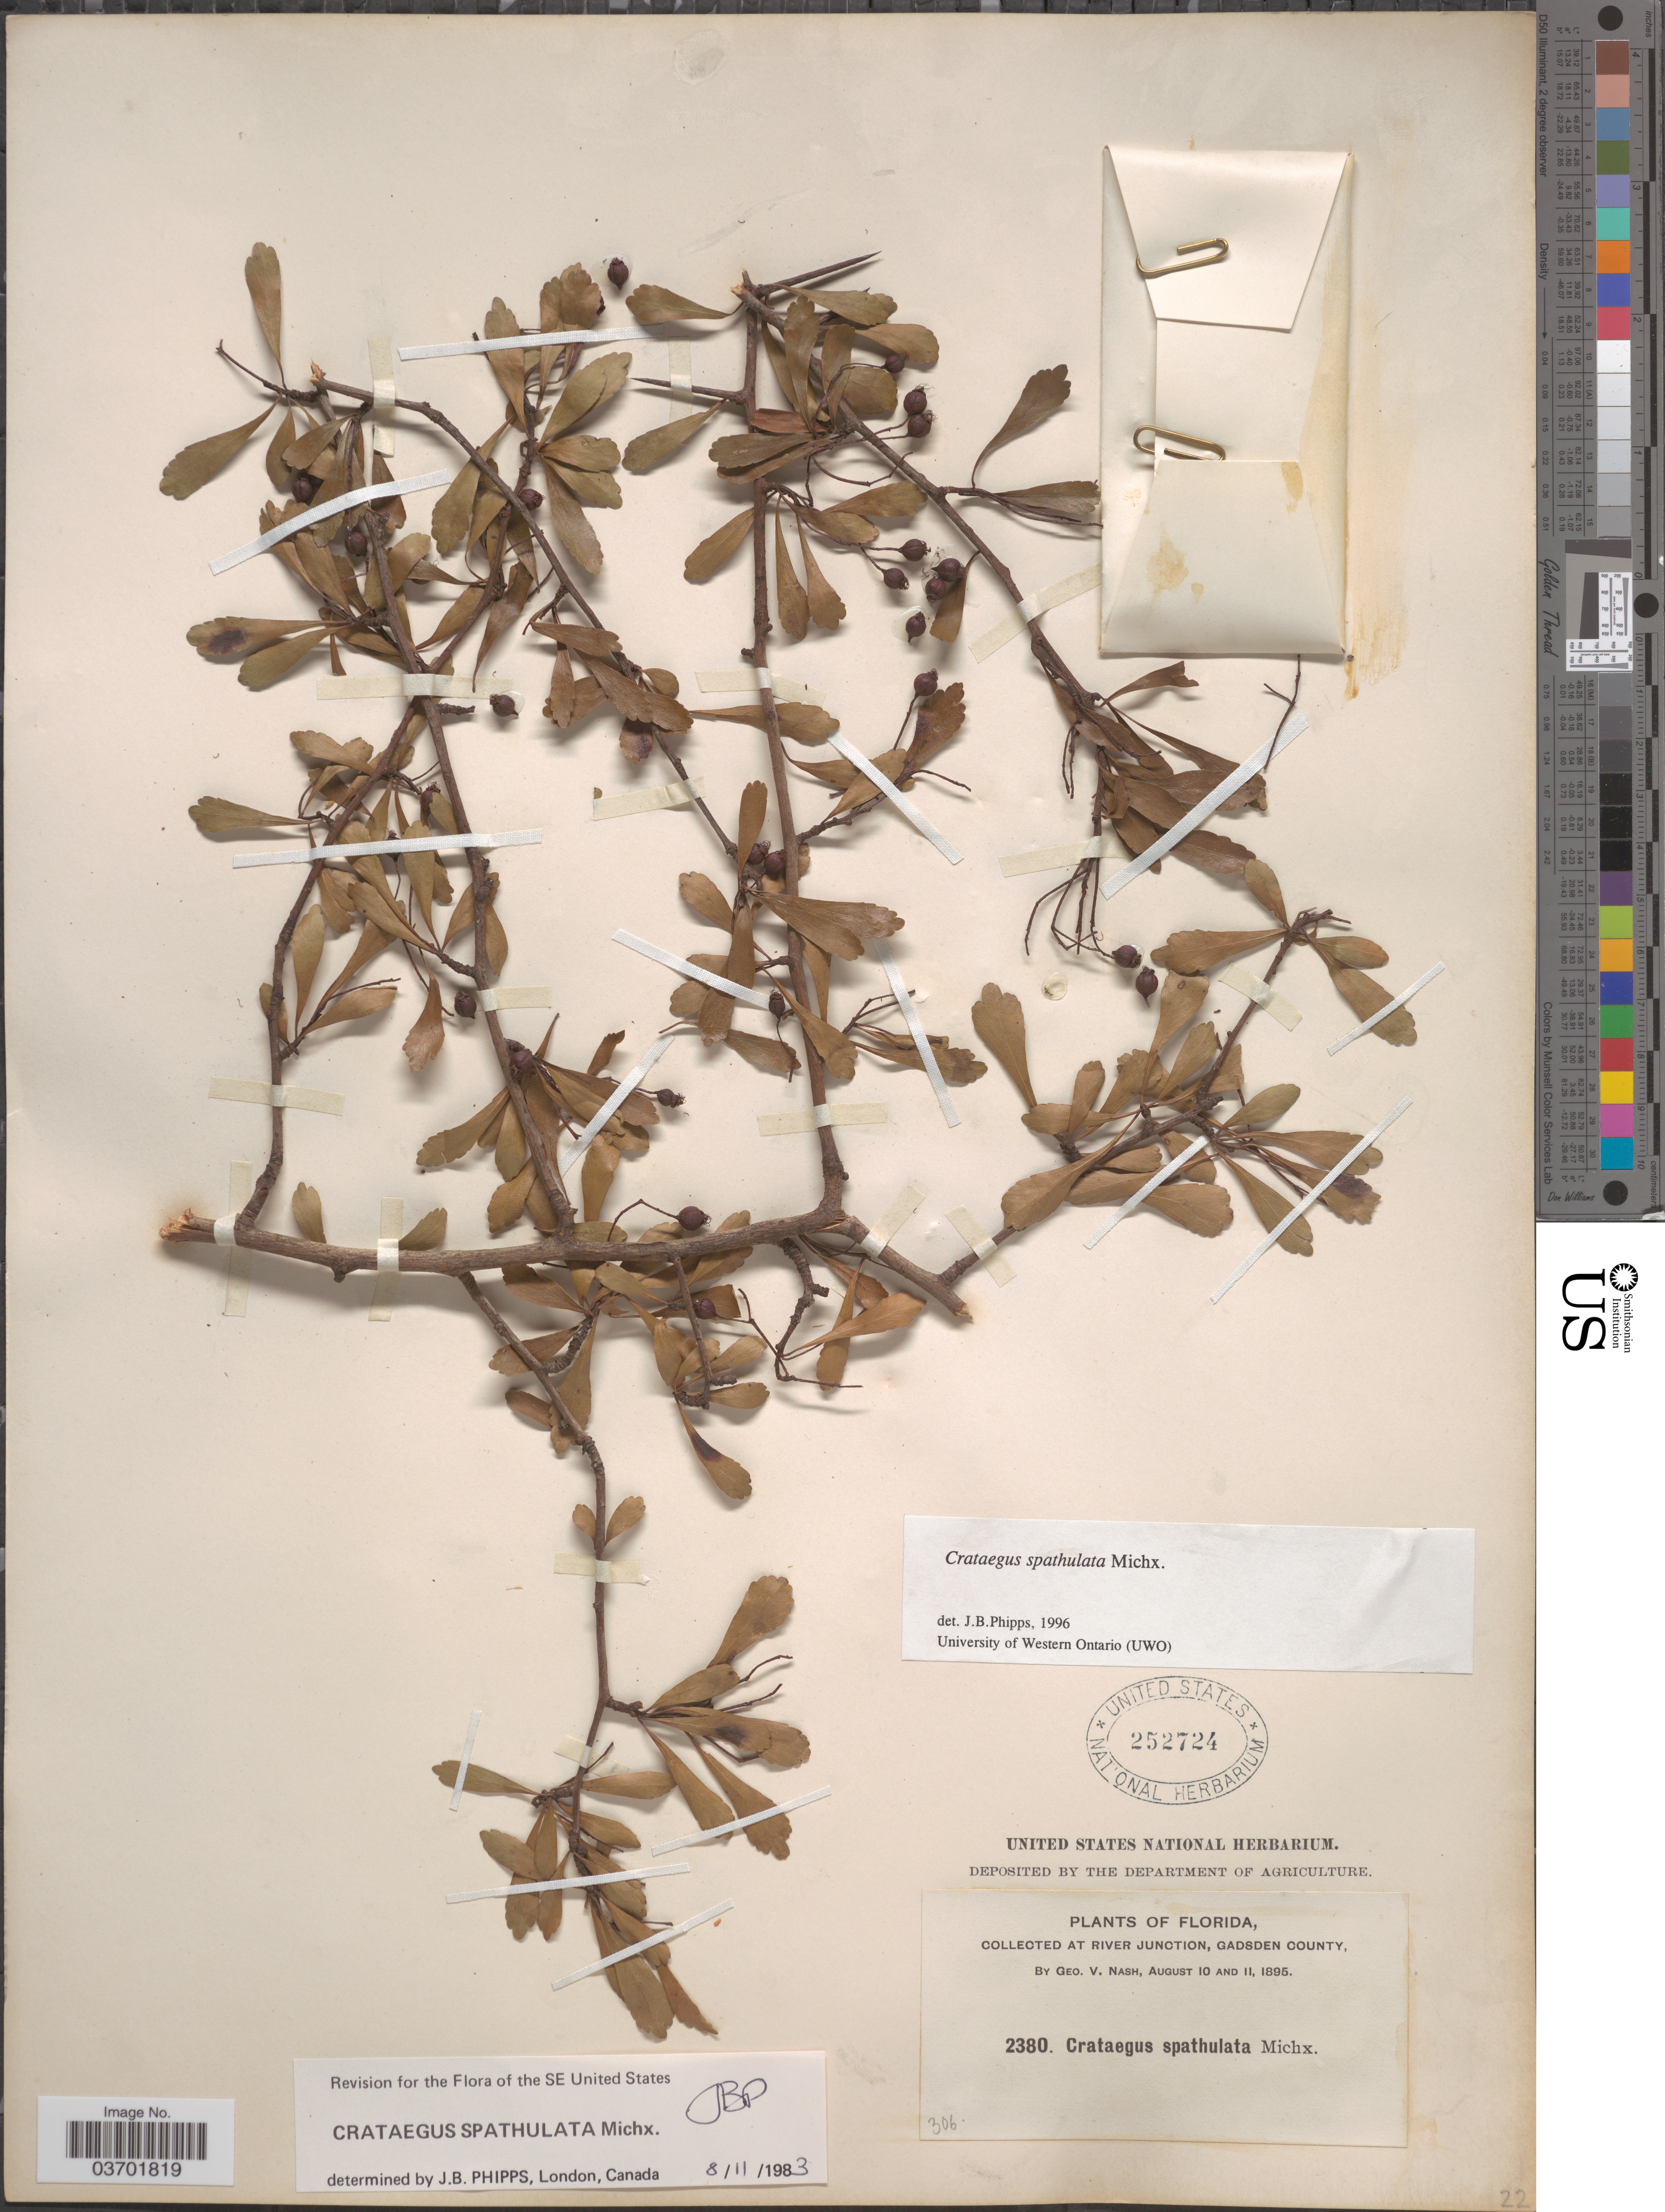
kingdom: Plantae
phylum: Tracheophyta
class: Magnoliopsida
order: Rosales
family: Rosaceae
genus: Crataegus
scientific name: Crataegus spathulata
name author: Michx.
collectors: G. V. Nash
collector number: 2380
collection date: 1895-08-10/1895-08-11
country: United States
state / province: Florida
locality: River Junction, Gadsden County.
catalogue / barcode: US 252724